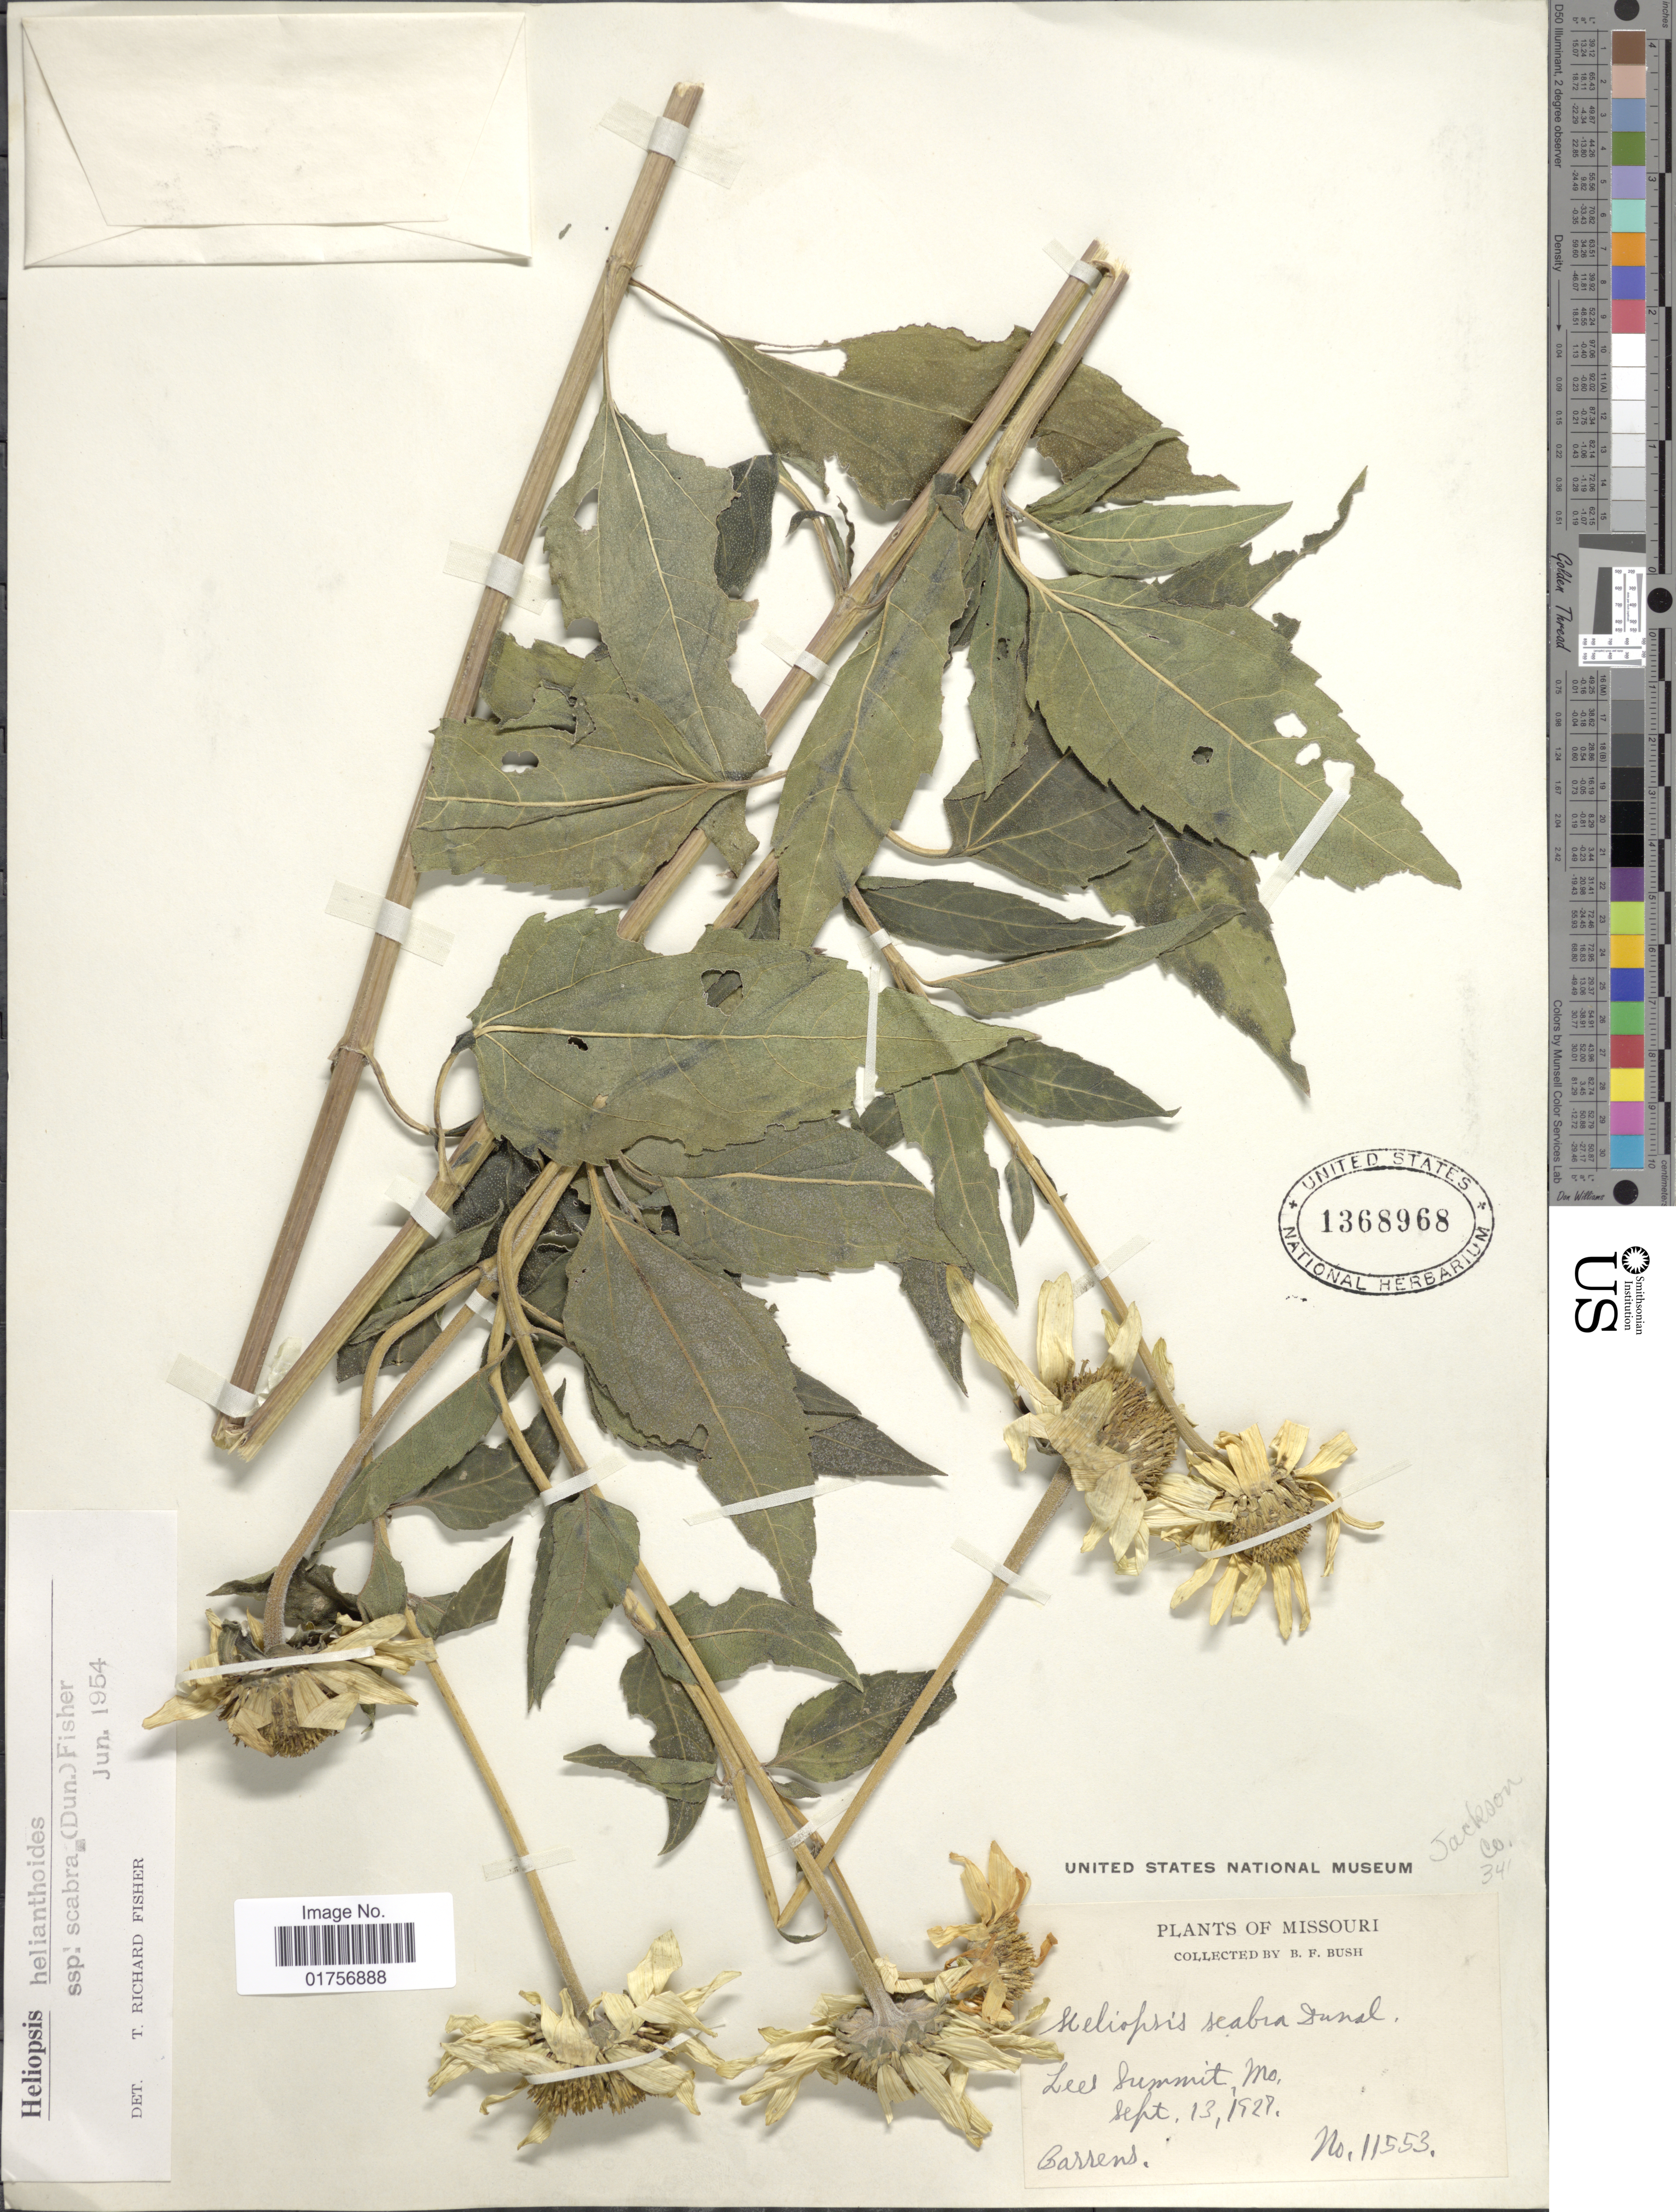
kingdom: Plantae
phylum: Tracheophyta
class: Magnoliopsida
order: Asterales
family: Asteraceae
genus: Heliopsis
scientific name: Heliopsis helianthoides var. scabra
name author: (Dunal) T.R. Fisher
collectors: B. F. Bush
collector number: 11553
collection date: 1928-09-13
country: United States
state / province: Missouri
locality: Lees Summit, Mo.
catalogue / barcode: US 1368968